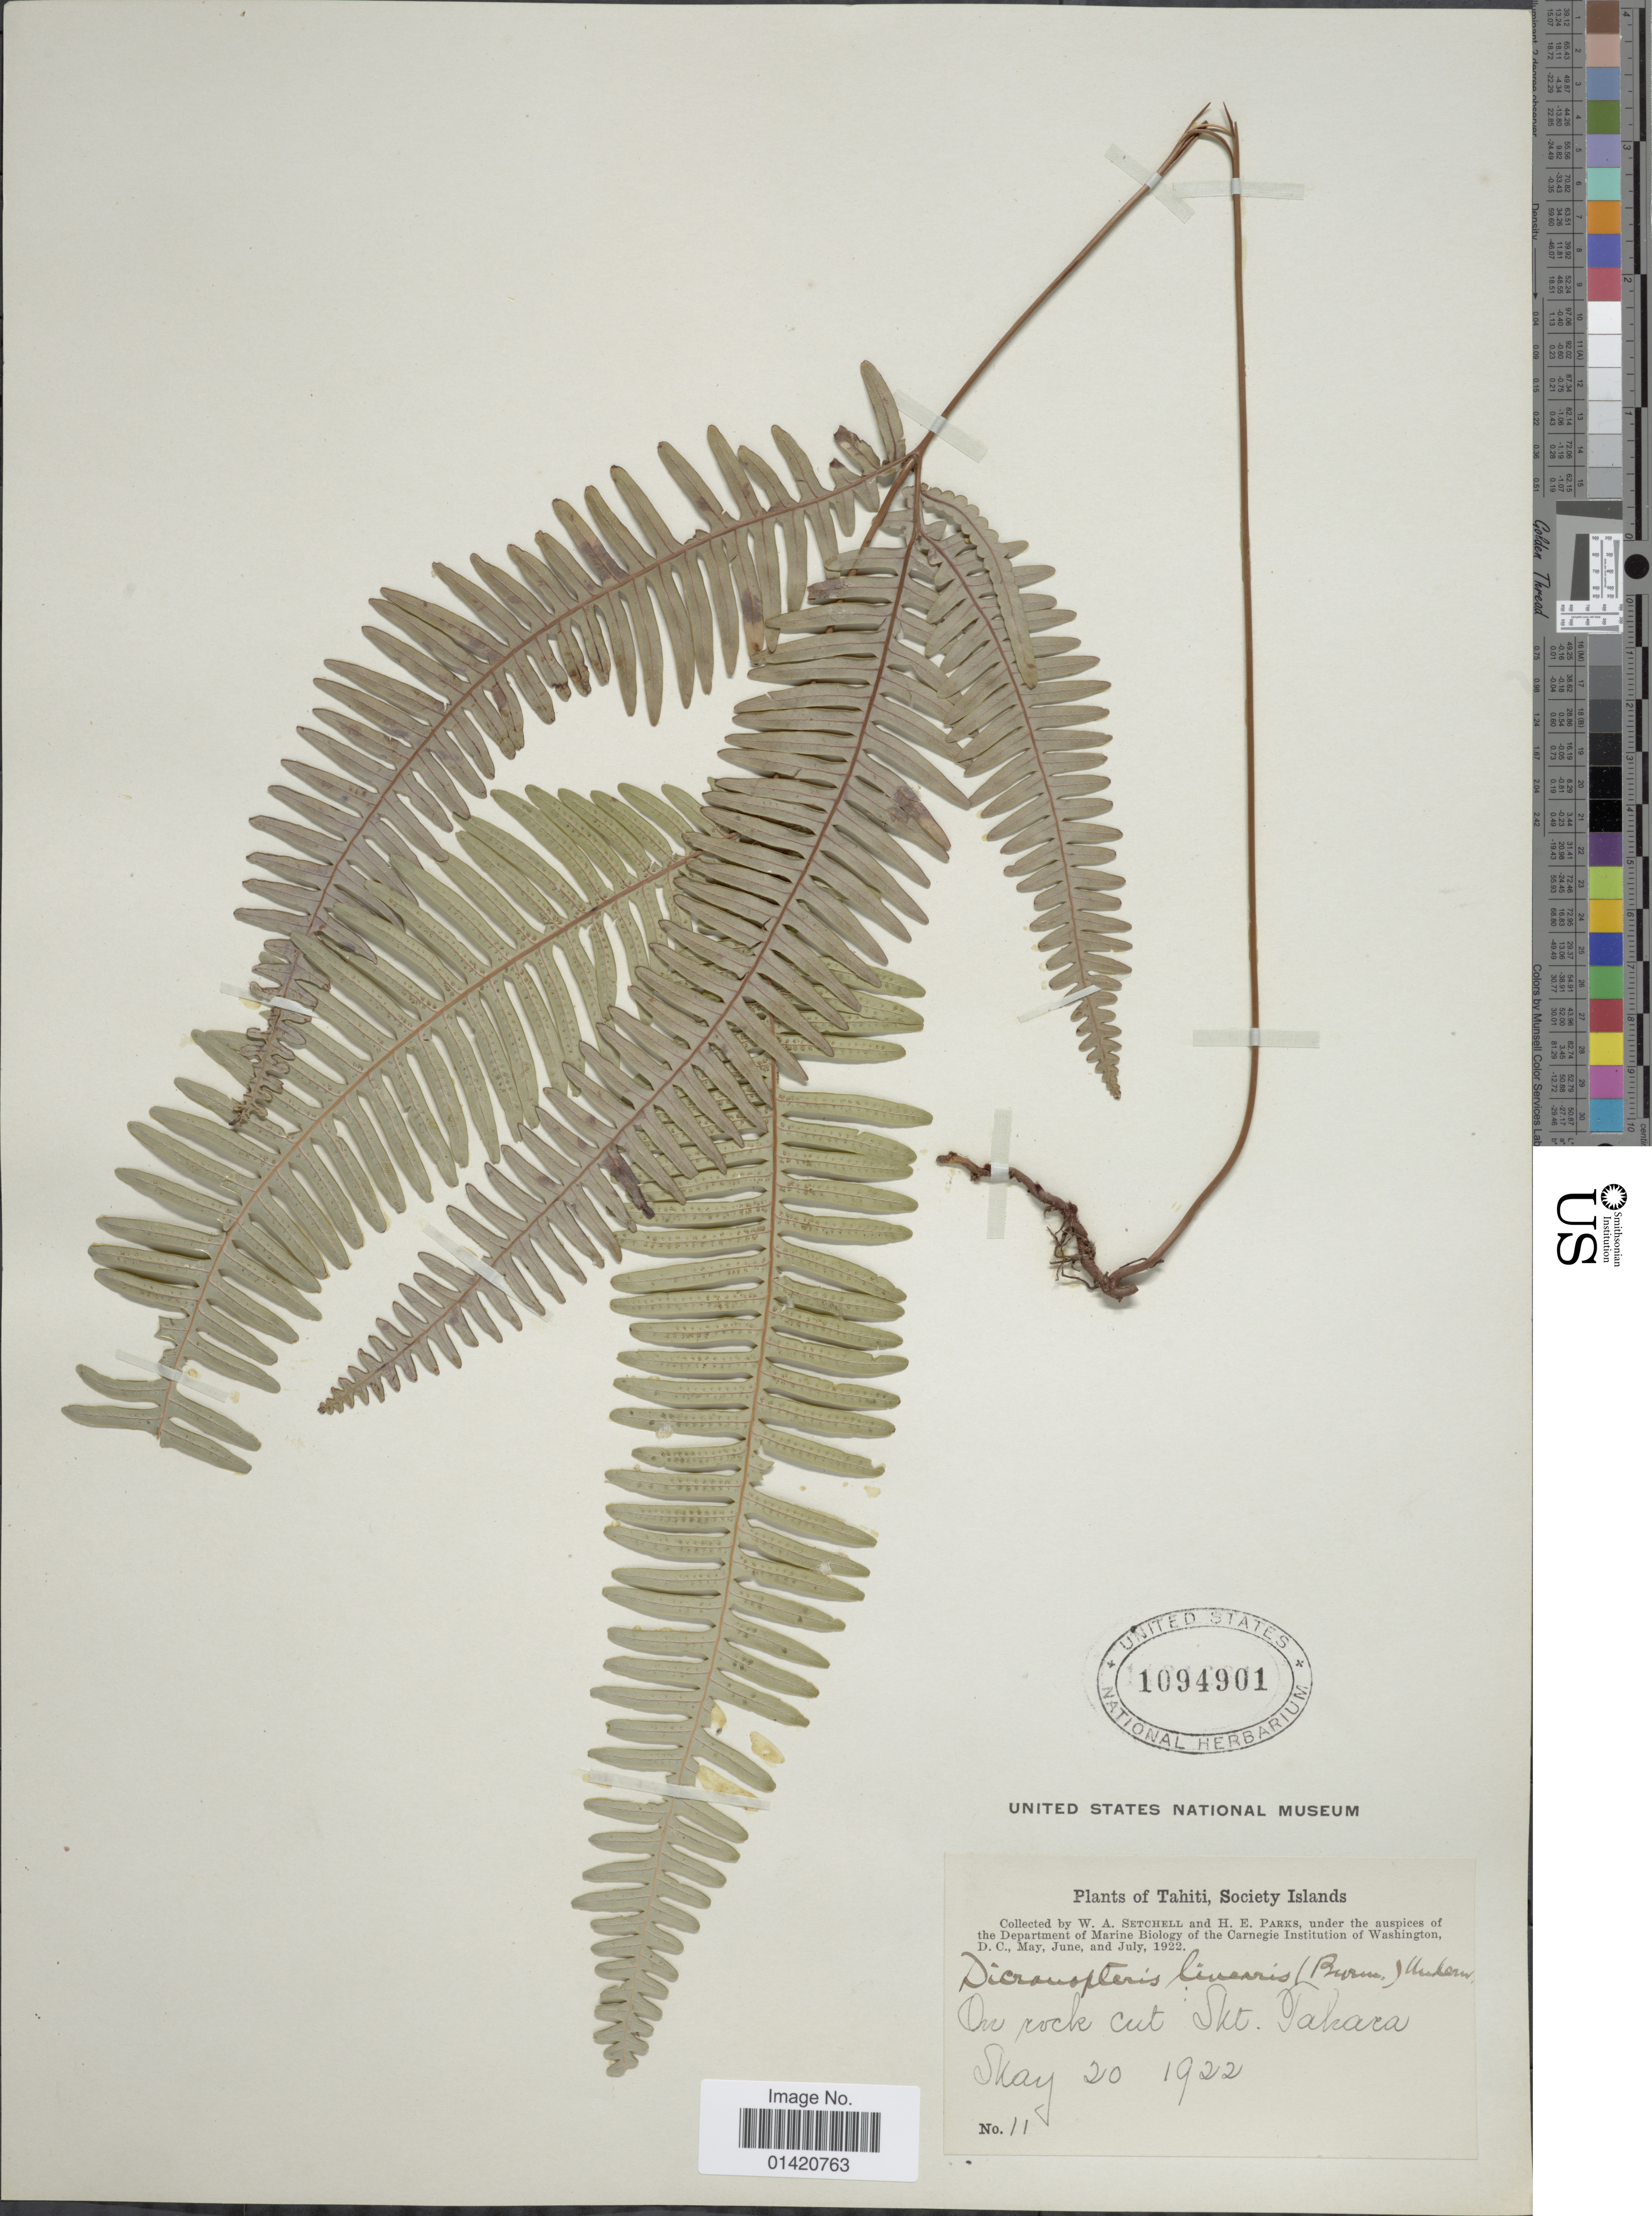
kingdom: Plantae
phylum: Tracheophyta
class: Polypodiopsida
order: Gleicheniales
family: Gleicheniaceae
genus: Dicranopteris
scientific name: Dicranopteris linearis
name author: (Burm. f.) Underw.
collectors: W. Setchell & H. E. Parks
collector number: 11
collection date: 1922-05-20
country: French Polynesia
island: Tahiti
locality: Tahiti, Society Islands, On rock cut St Tahara [interpreted]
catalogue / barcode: US 1094901